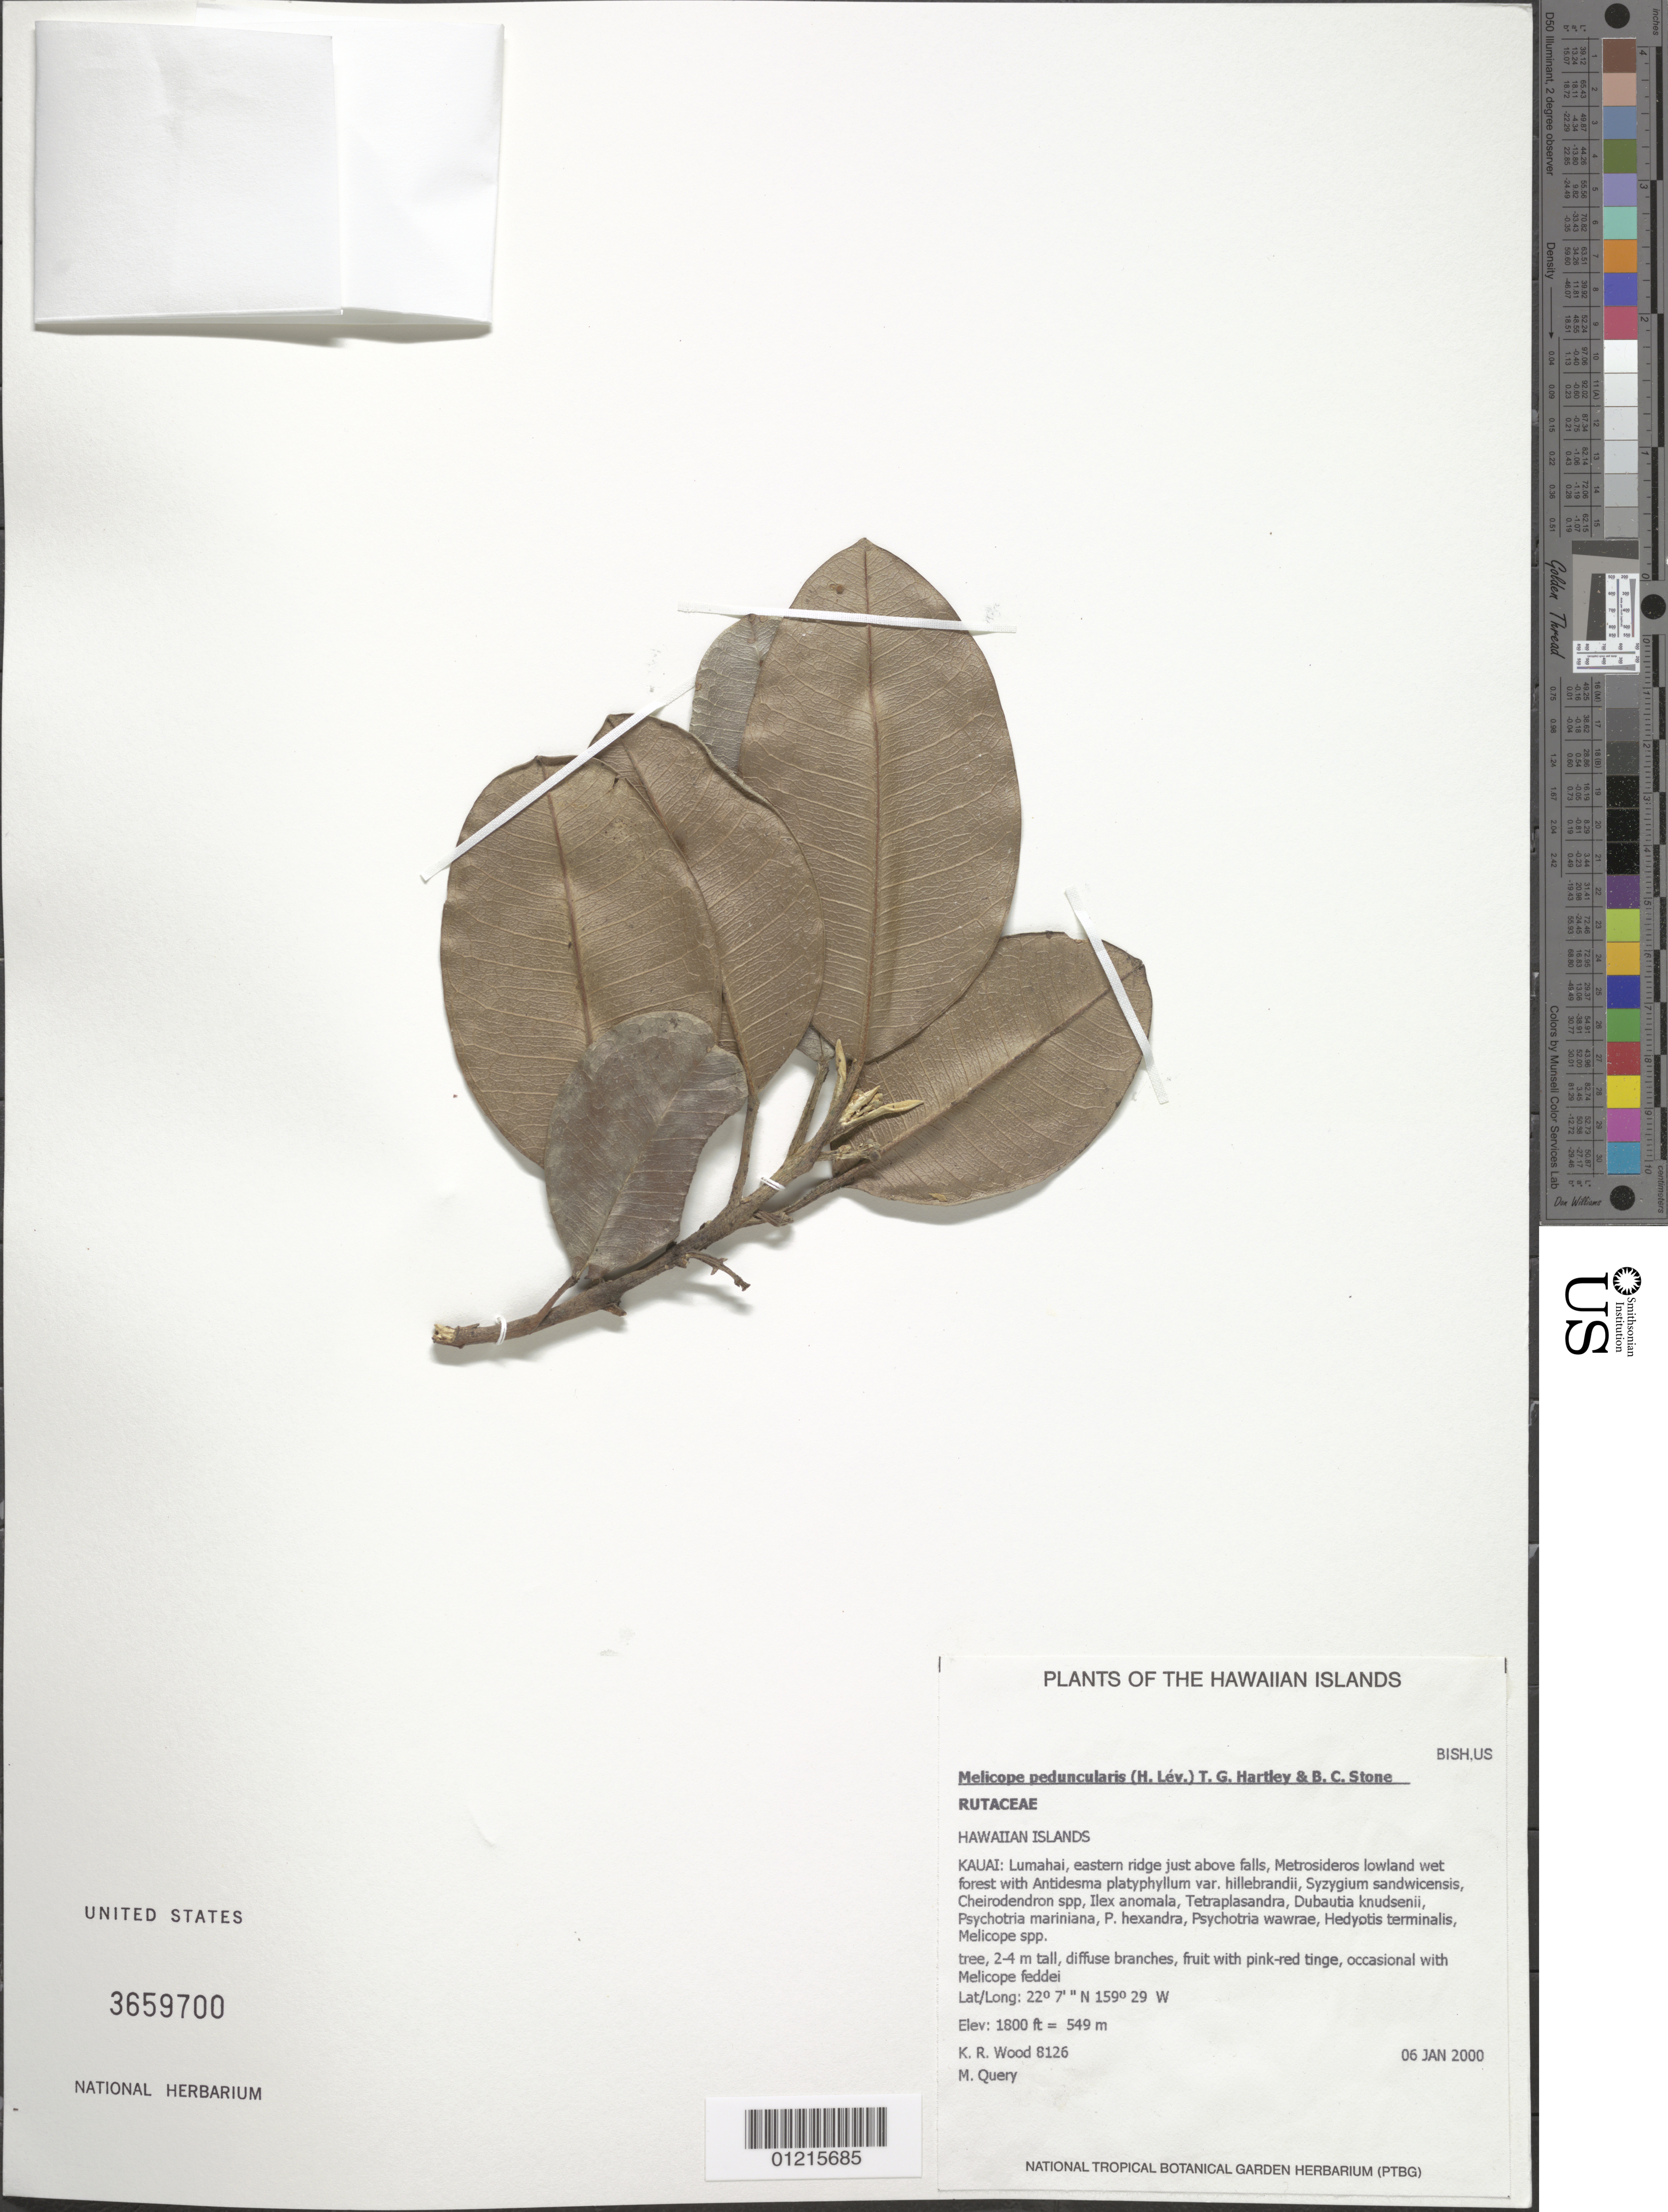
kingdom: Plantae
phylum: Tracheophyta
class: Magnoliopsida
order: Sapindales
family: Rutaceae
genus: Melicope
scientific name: Melicope peduncularis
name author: (H. Lév.) T.G. Hartley & B.C. Stone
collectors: K. R. Wood & M. Query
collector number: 8126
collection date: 2000-01-06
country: United States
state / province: Hawaii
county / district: Kaui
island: Kaua'i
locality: Lumahai, eastern ridge just above falls.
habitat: Lowland wet forest.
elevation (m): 549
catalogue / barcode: US 3659700